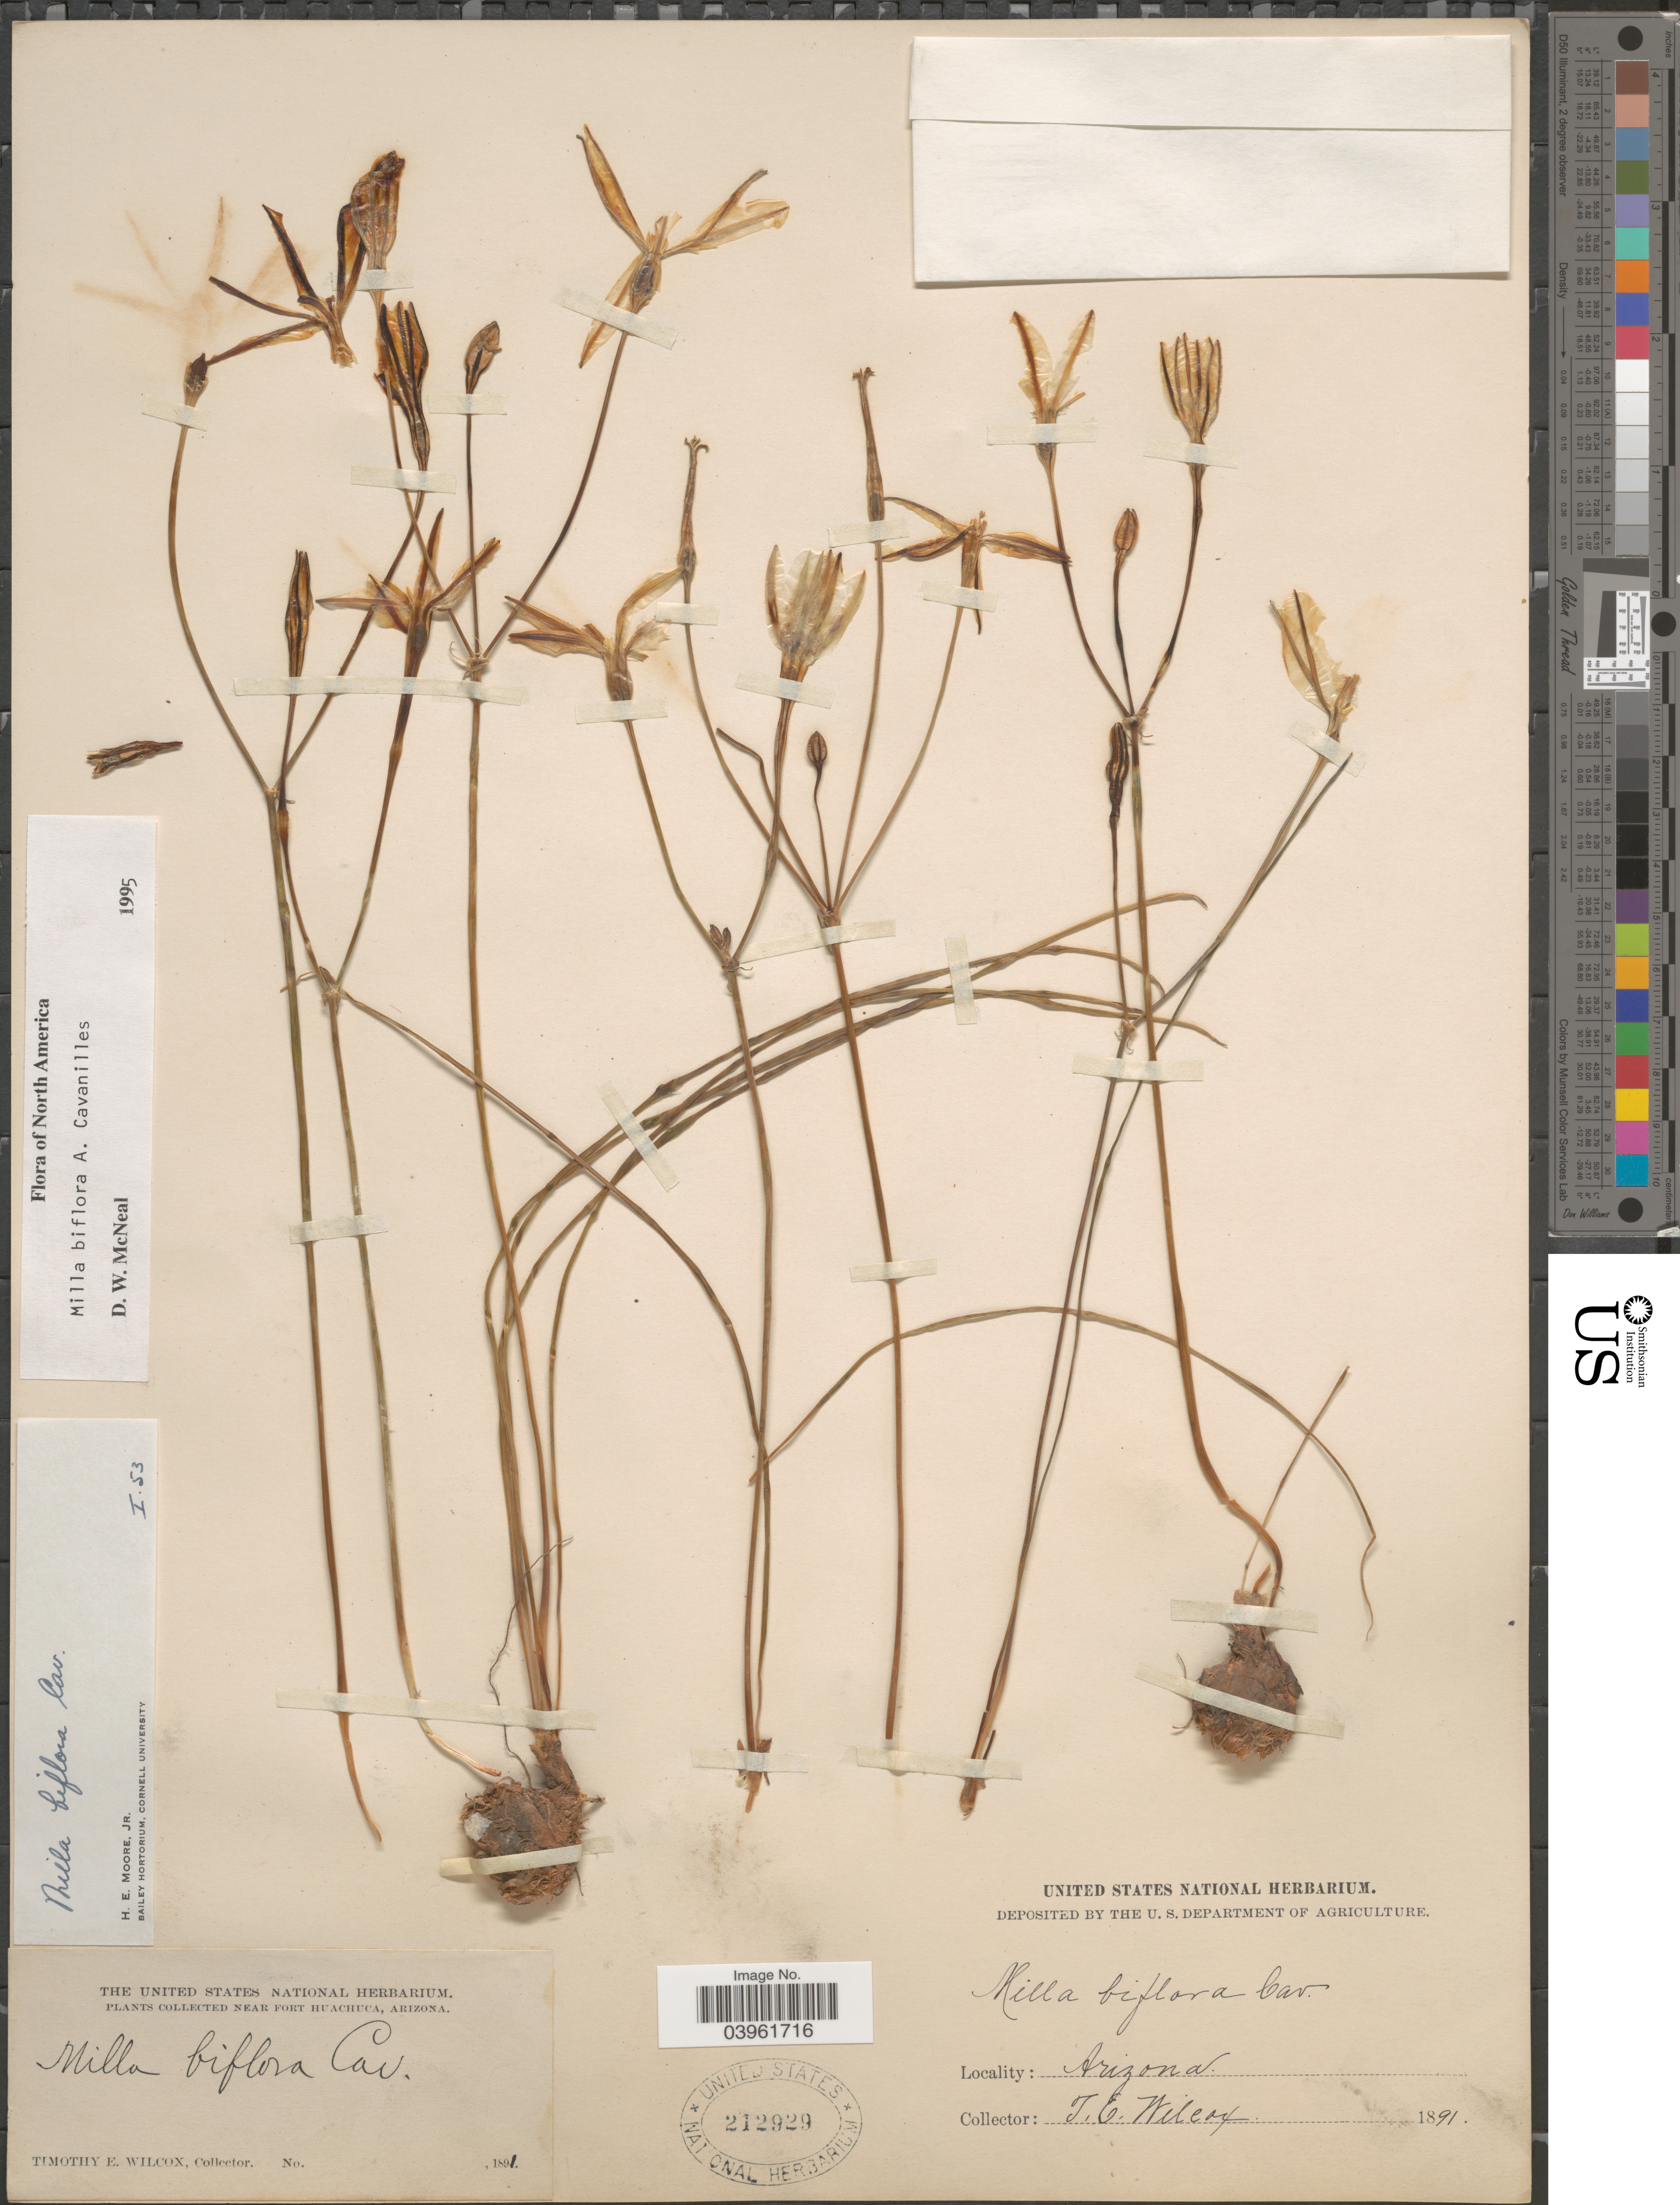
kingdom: Plantae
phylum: Tracheophyta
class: Liliopsida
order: Asparagales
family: Asparagaceae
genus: Milla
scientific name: Milla biflora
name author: Cav.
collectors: T. E. Wilcox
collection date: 1891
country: United States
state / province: Arizona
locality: Near Fort Huachuca.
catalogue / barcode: US 212929